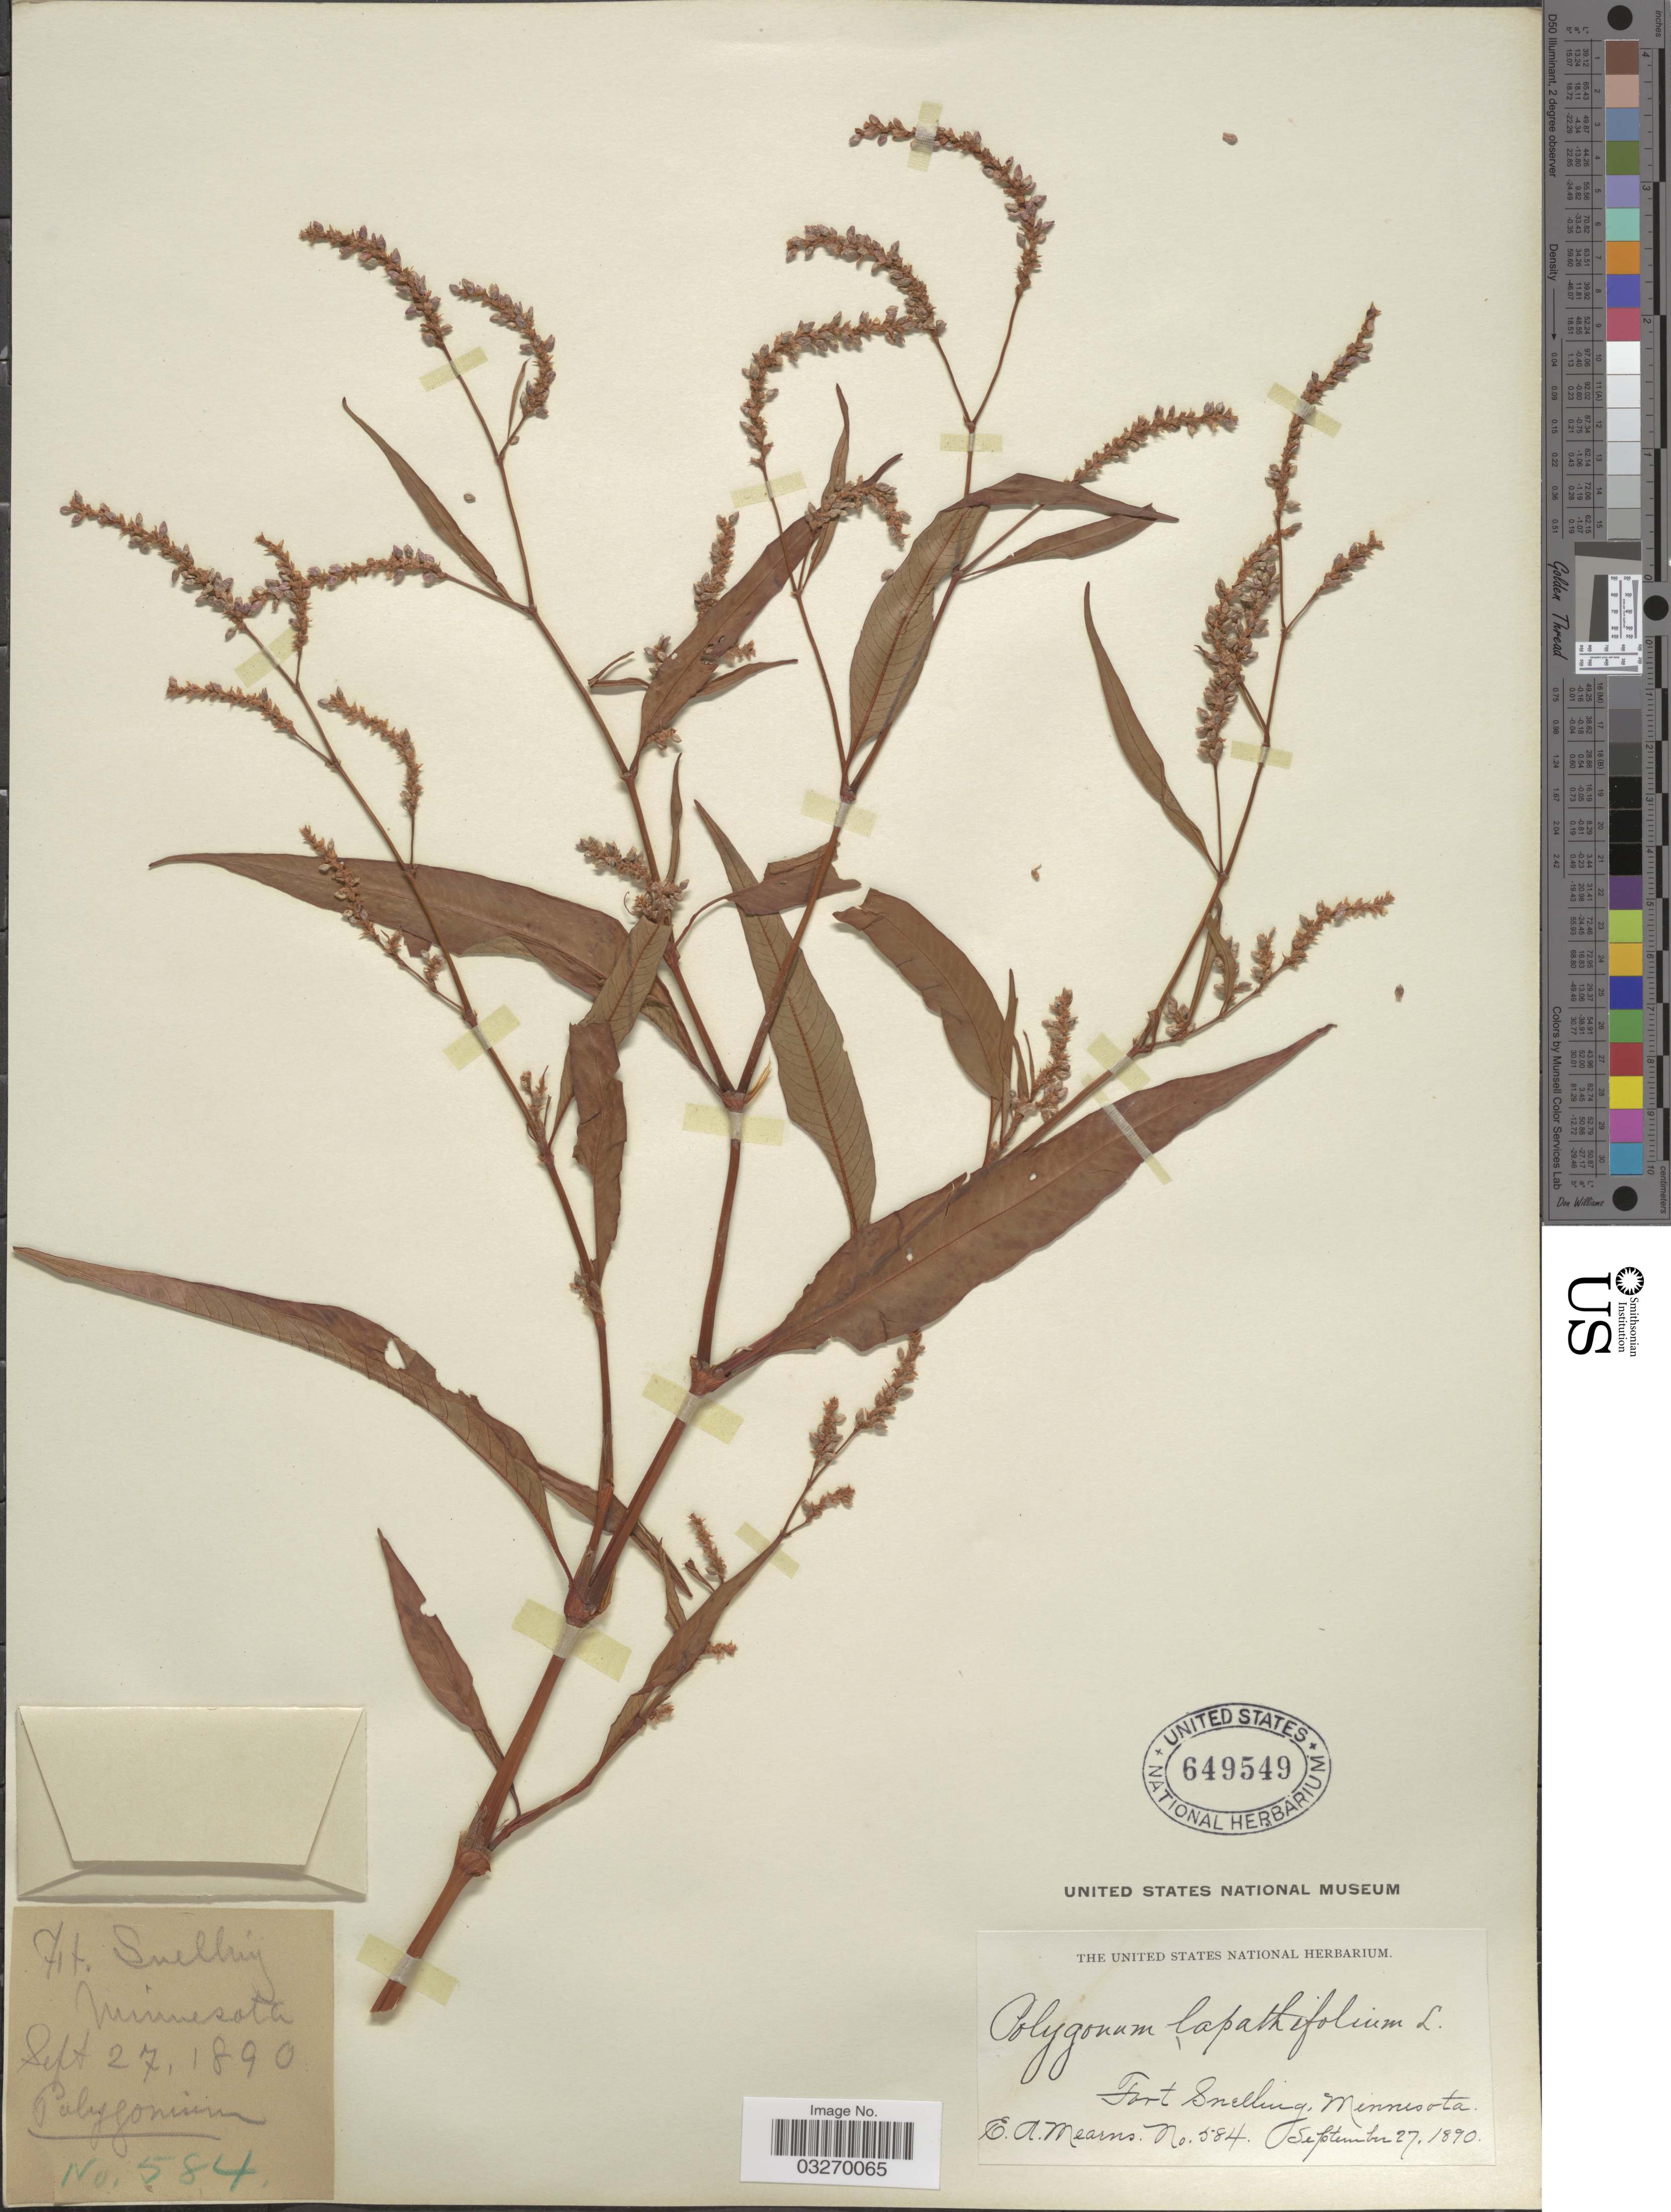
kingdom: Plantae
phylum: Tracheophyta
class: Magnoliopsida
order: Caryophyllales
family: Polygonaceae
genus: Persicaria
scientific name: Persicaria lapathifolia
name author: (L.) Delarbre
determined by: Atha, D. E.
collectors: E. A. Mearns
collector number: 584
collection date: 1890-09-27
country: United States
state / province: Minnesota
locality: Fort Snelling.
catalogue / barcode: US 649549